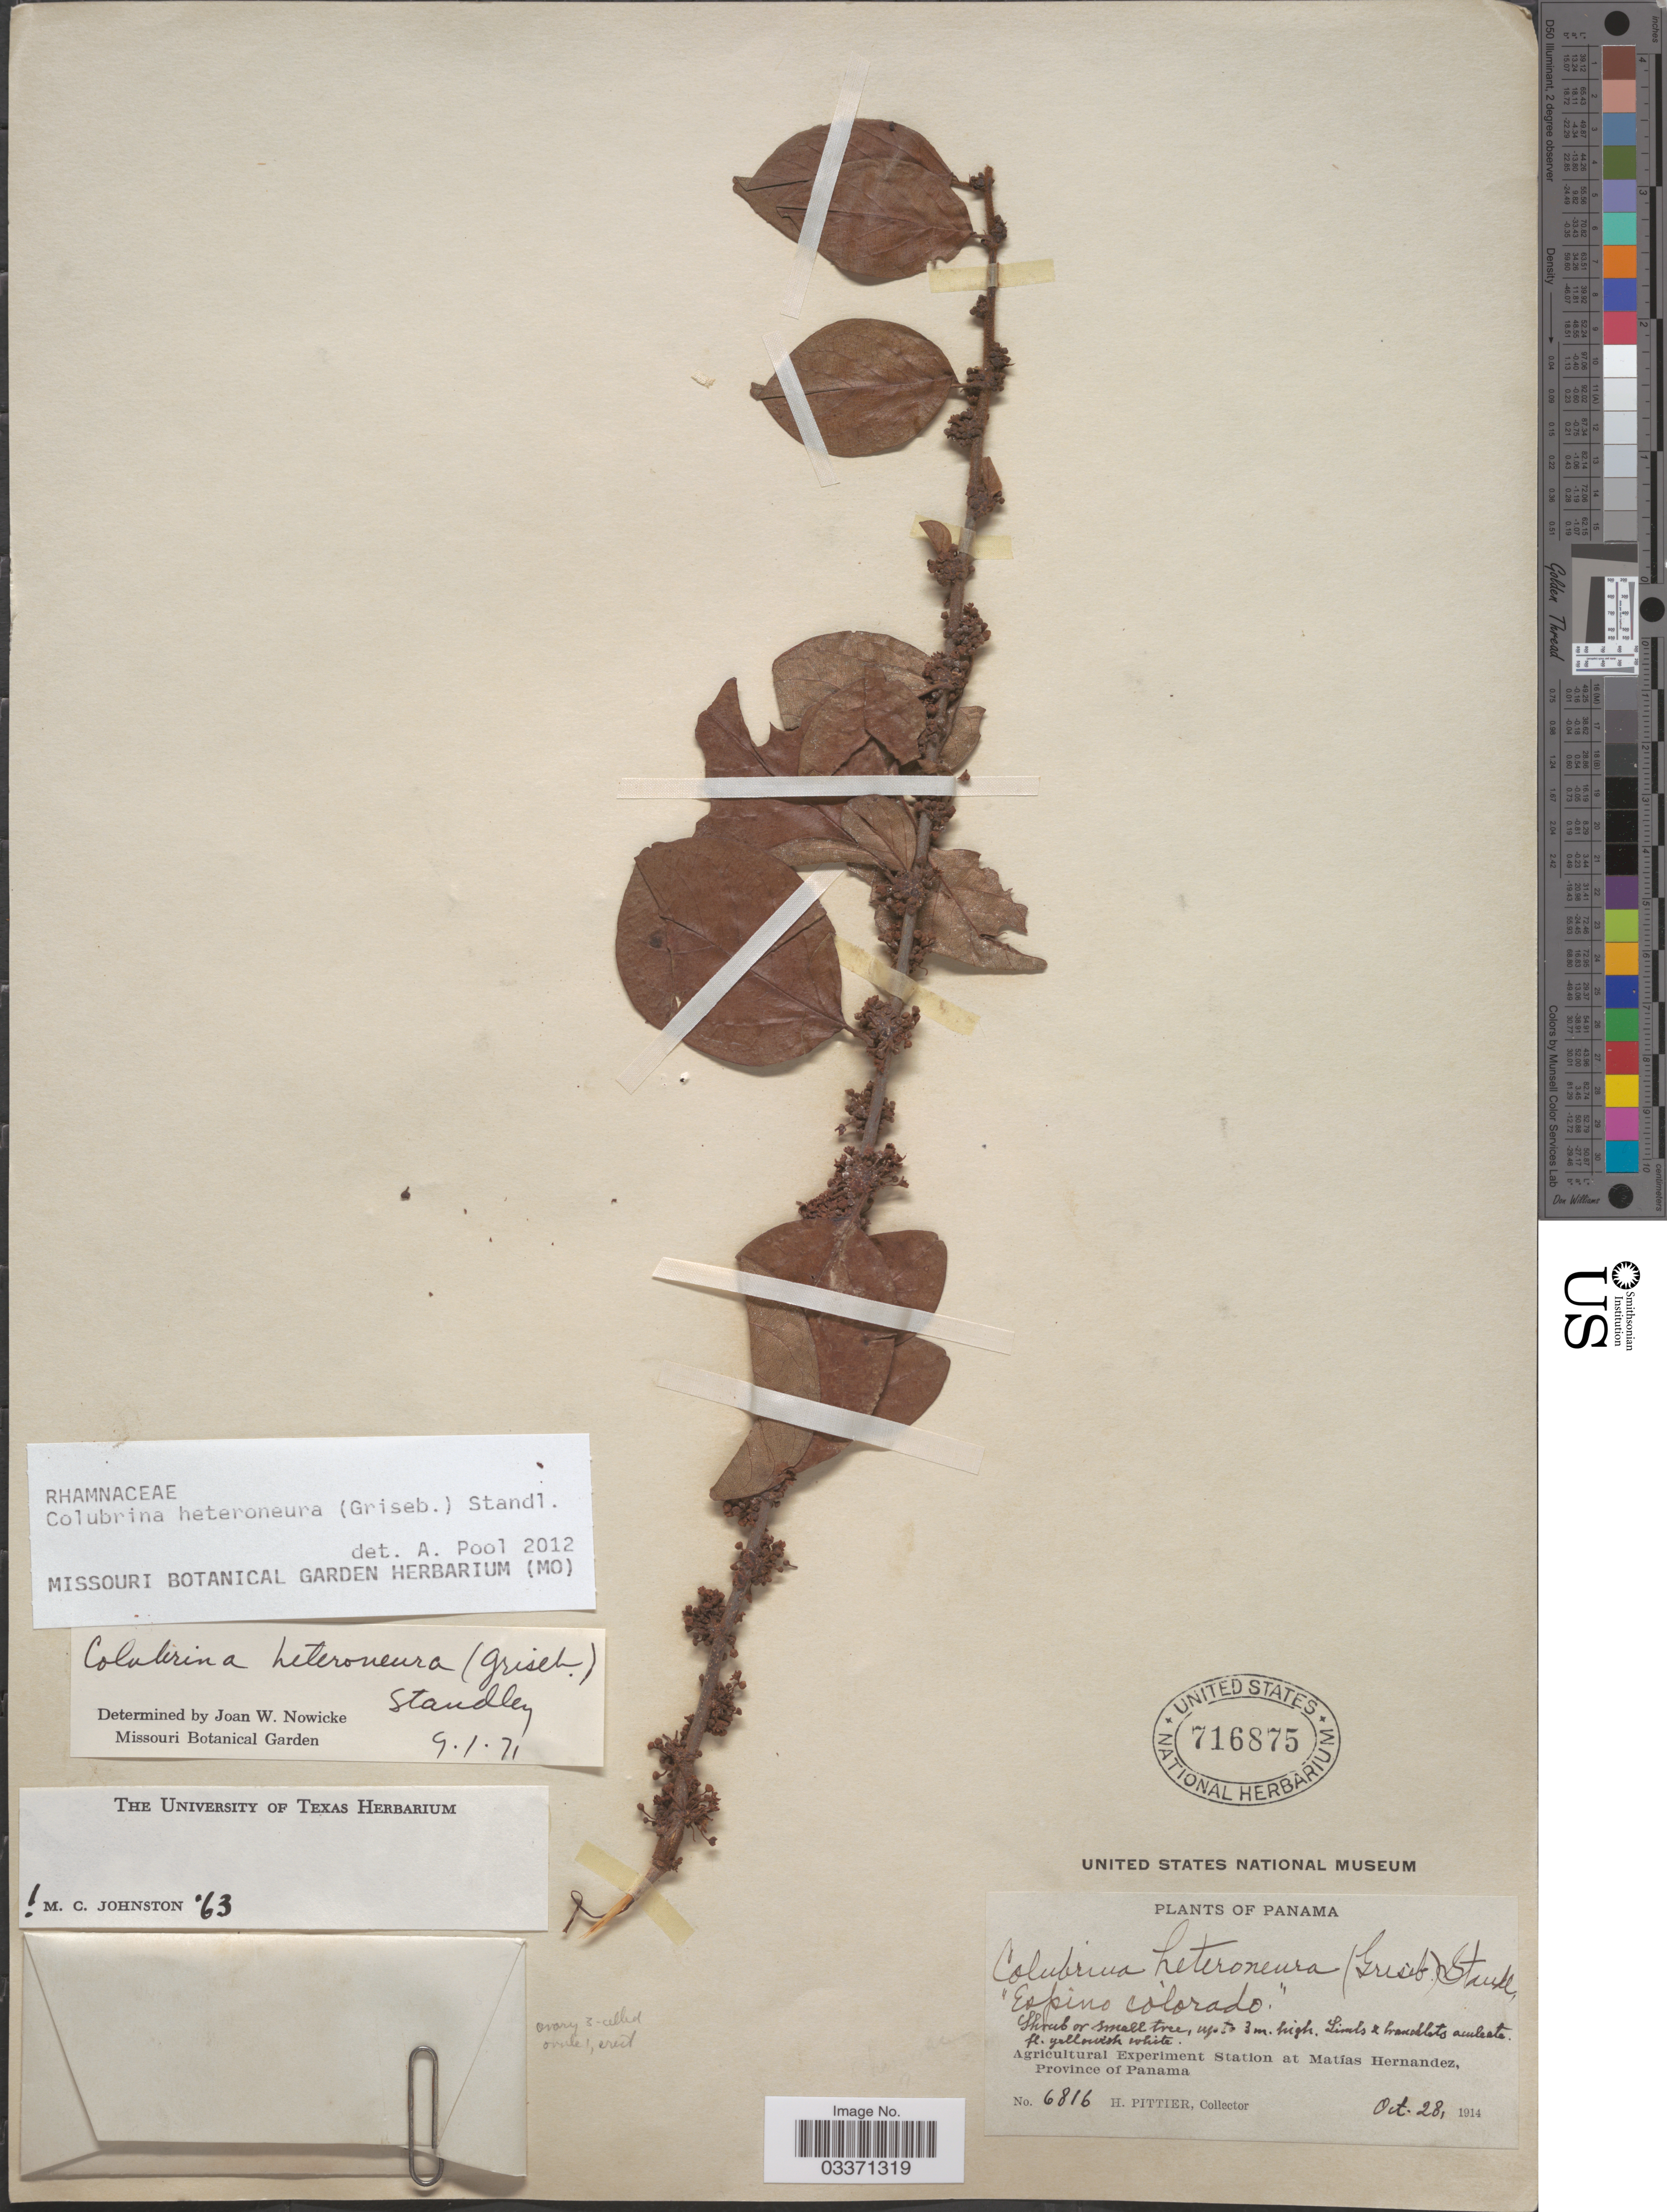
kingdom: Plantae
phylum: Tracheophyta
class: Magnoliopsida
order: Rosales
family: Rhamnaceae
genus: Colubrina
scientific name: Colubrina heteroneura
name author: (Griseb.) Standl.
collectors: H. F. Pittier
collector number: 6816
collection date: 1914-10-28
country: Panama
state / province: Panamá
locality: Agricultural Experiment Station at Matías Hernandez.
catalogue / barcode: US 716875